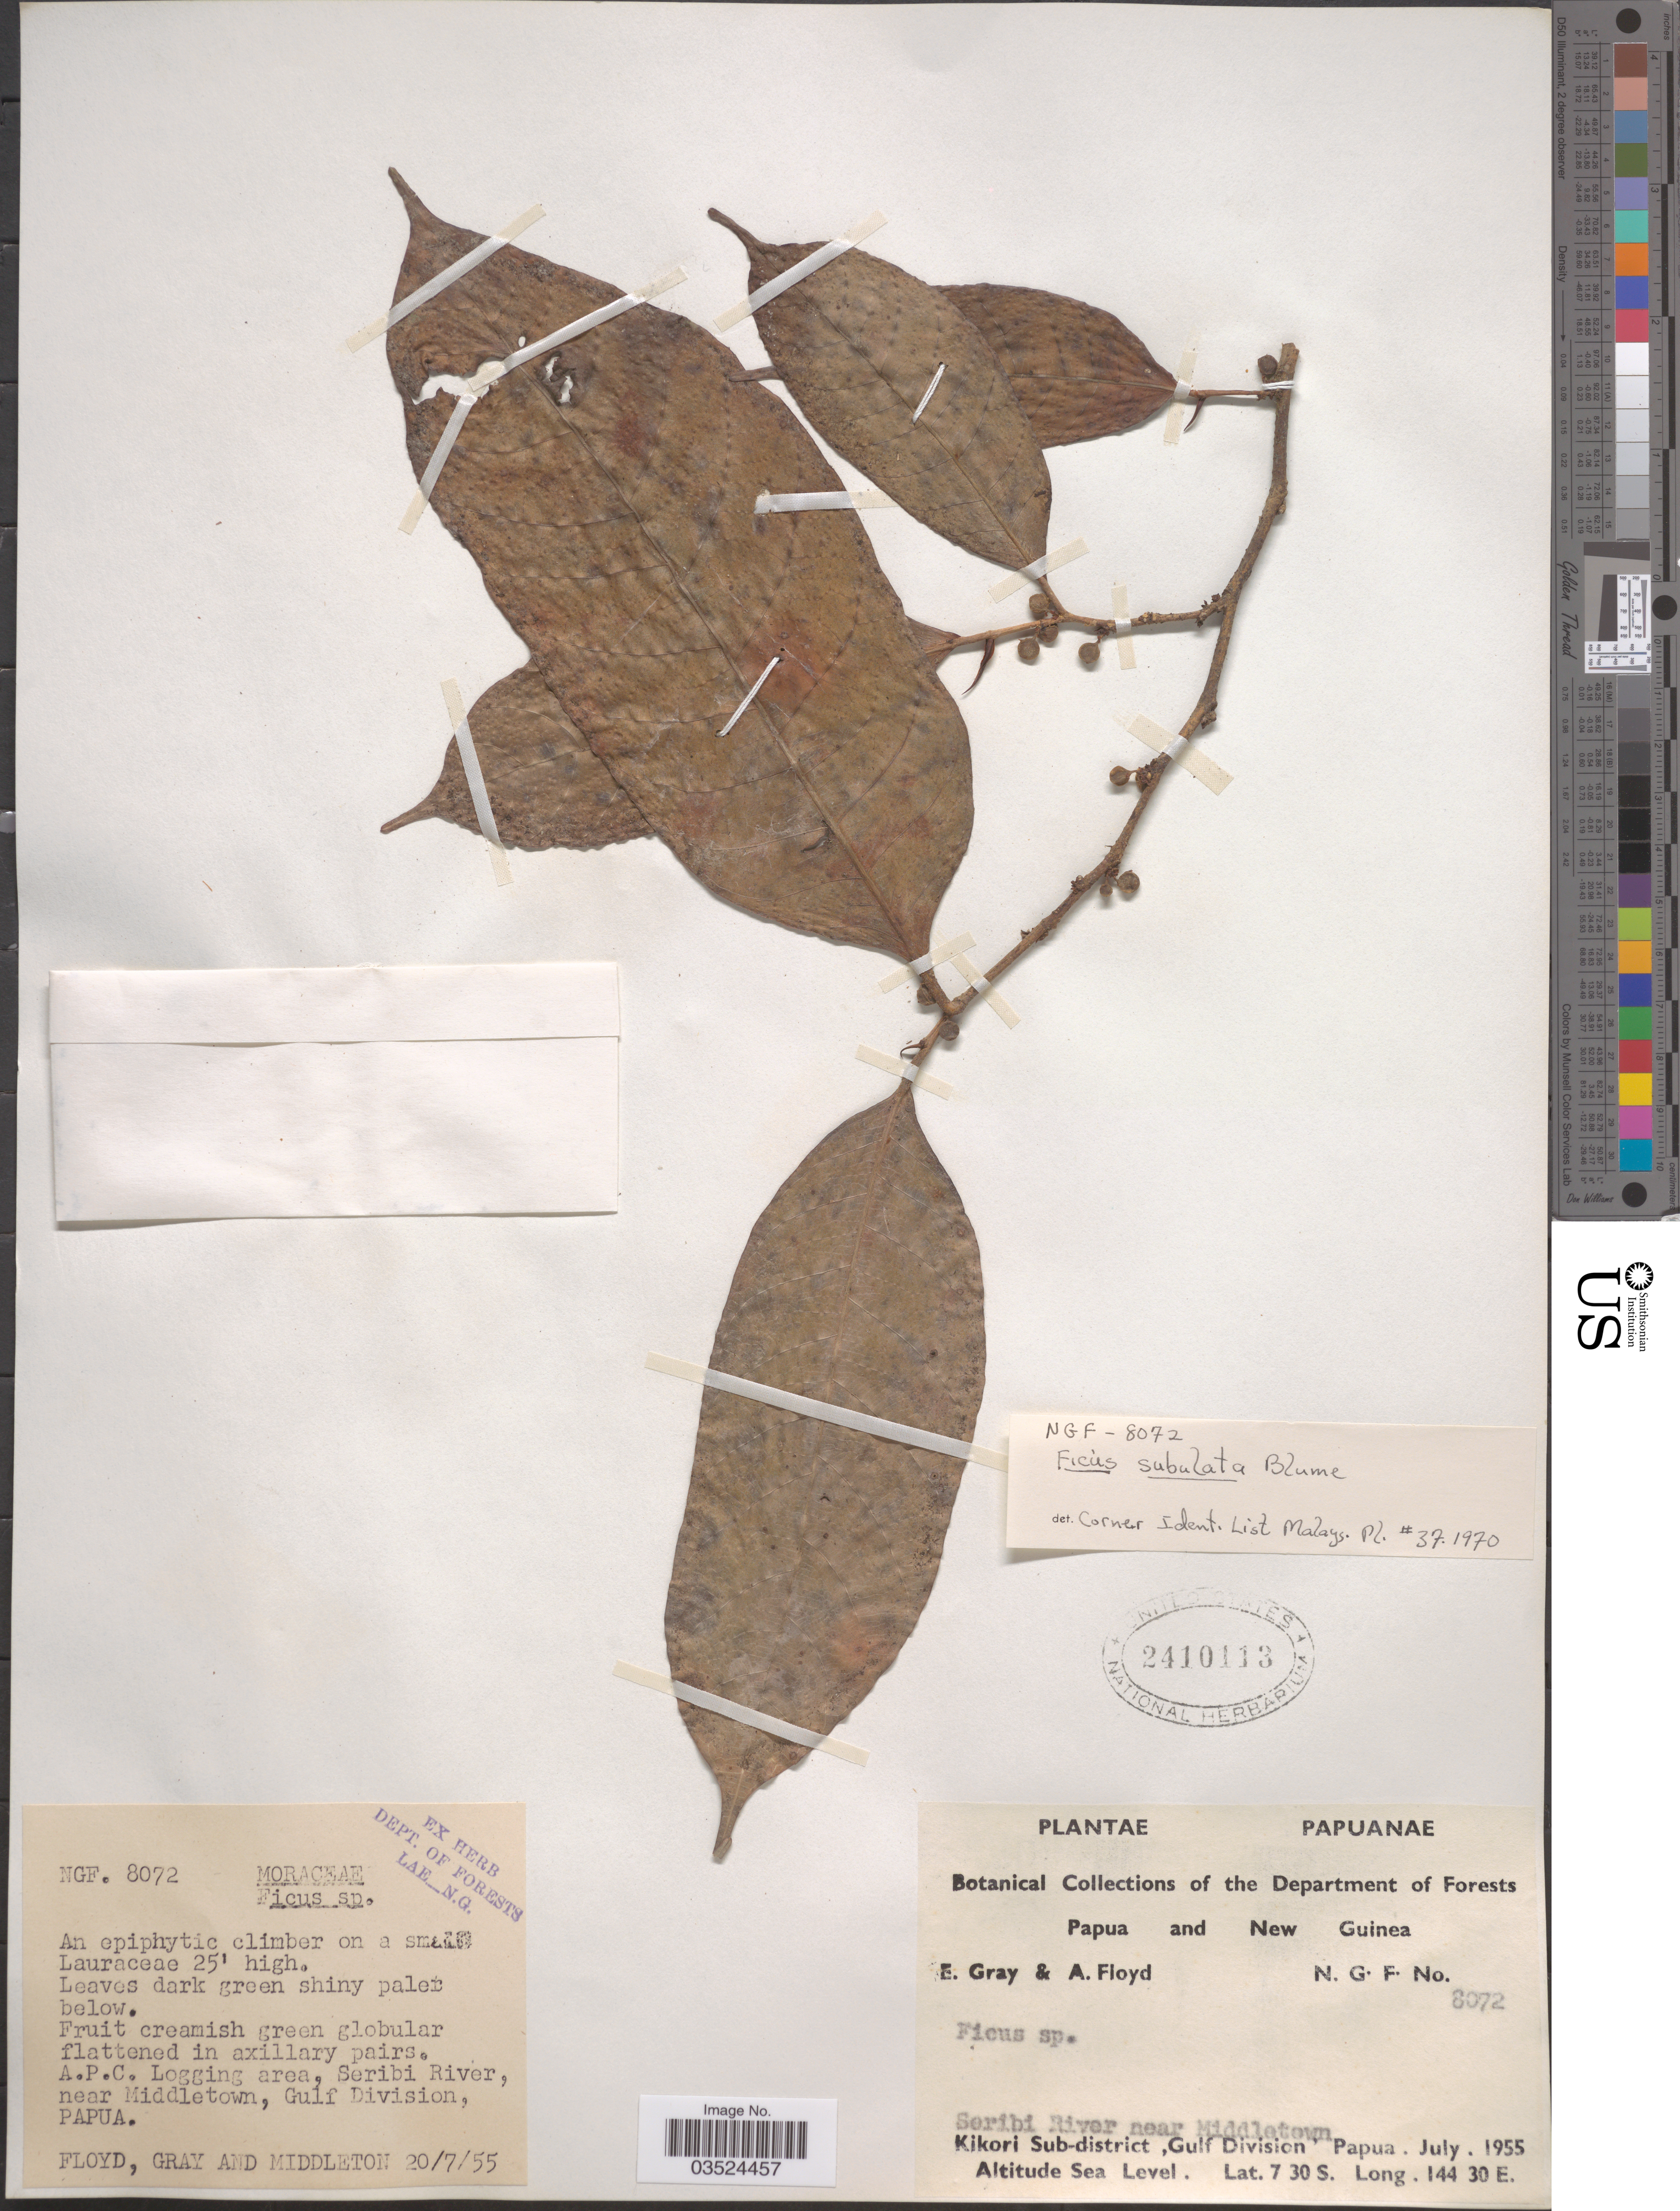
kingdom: Plantae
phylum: Tracheophyta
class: Magnoliopsida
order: Rosales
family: Moraceae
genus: Ficus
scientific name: Ficus subulata var. subulata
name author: Blume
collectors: A. Floyd, E. Gray & Middleton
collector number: NGF8072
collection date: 1955-07-20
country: Papua New Guinea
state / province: Gulf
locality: Logging area, Seribi River, near Middletown. Kikori Sub-district, Gulf Division, Papua.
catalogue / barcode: US 2410113